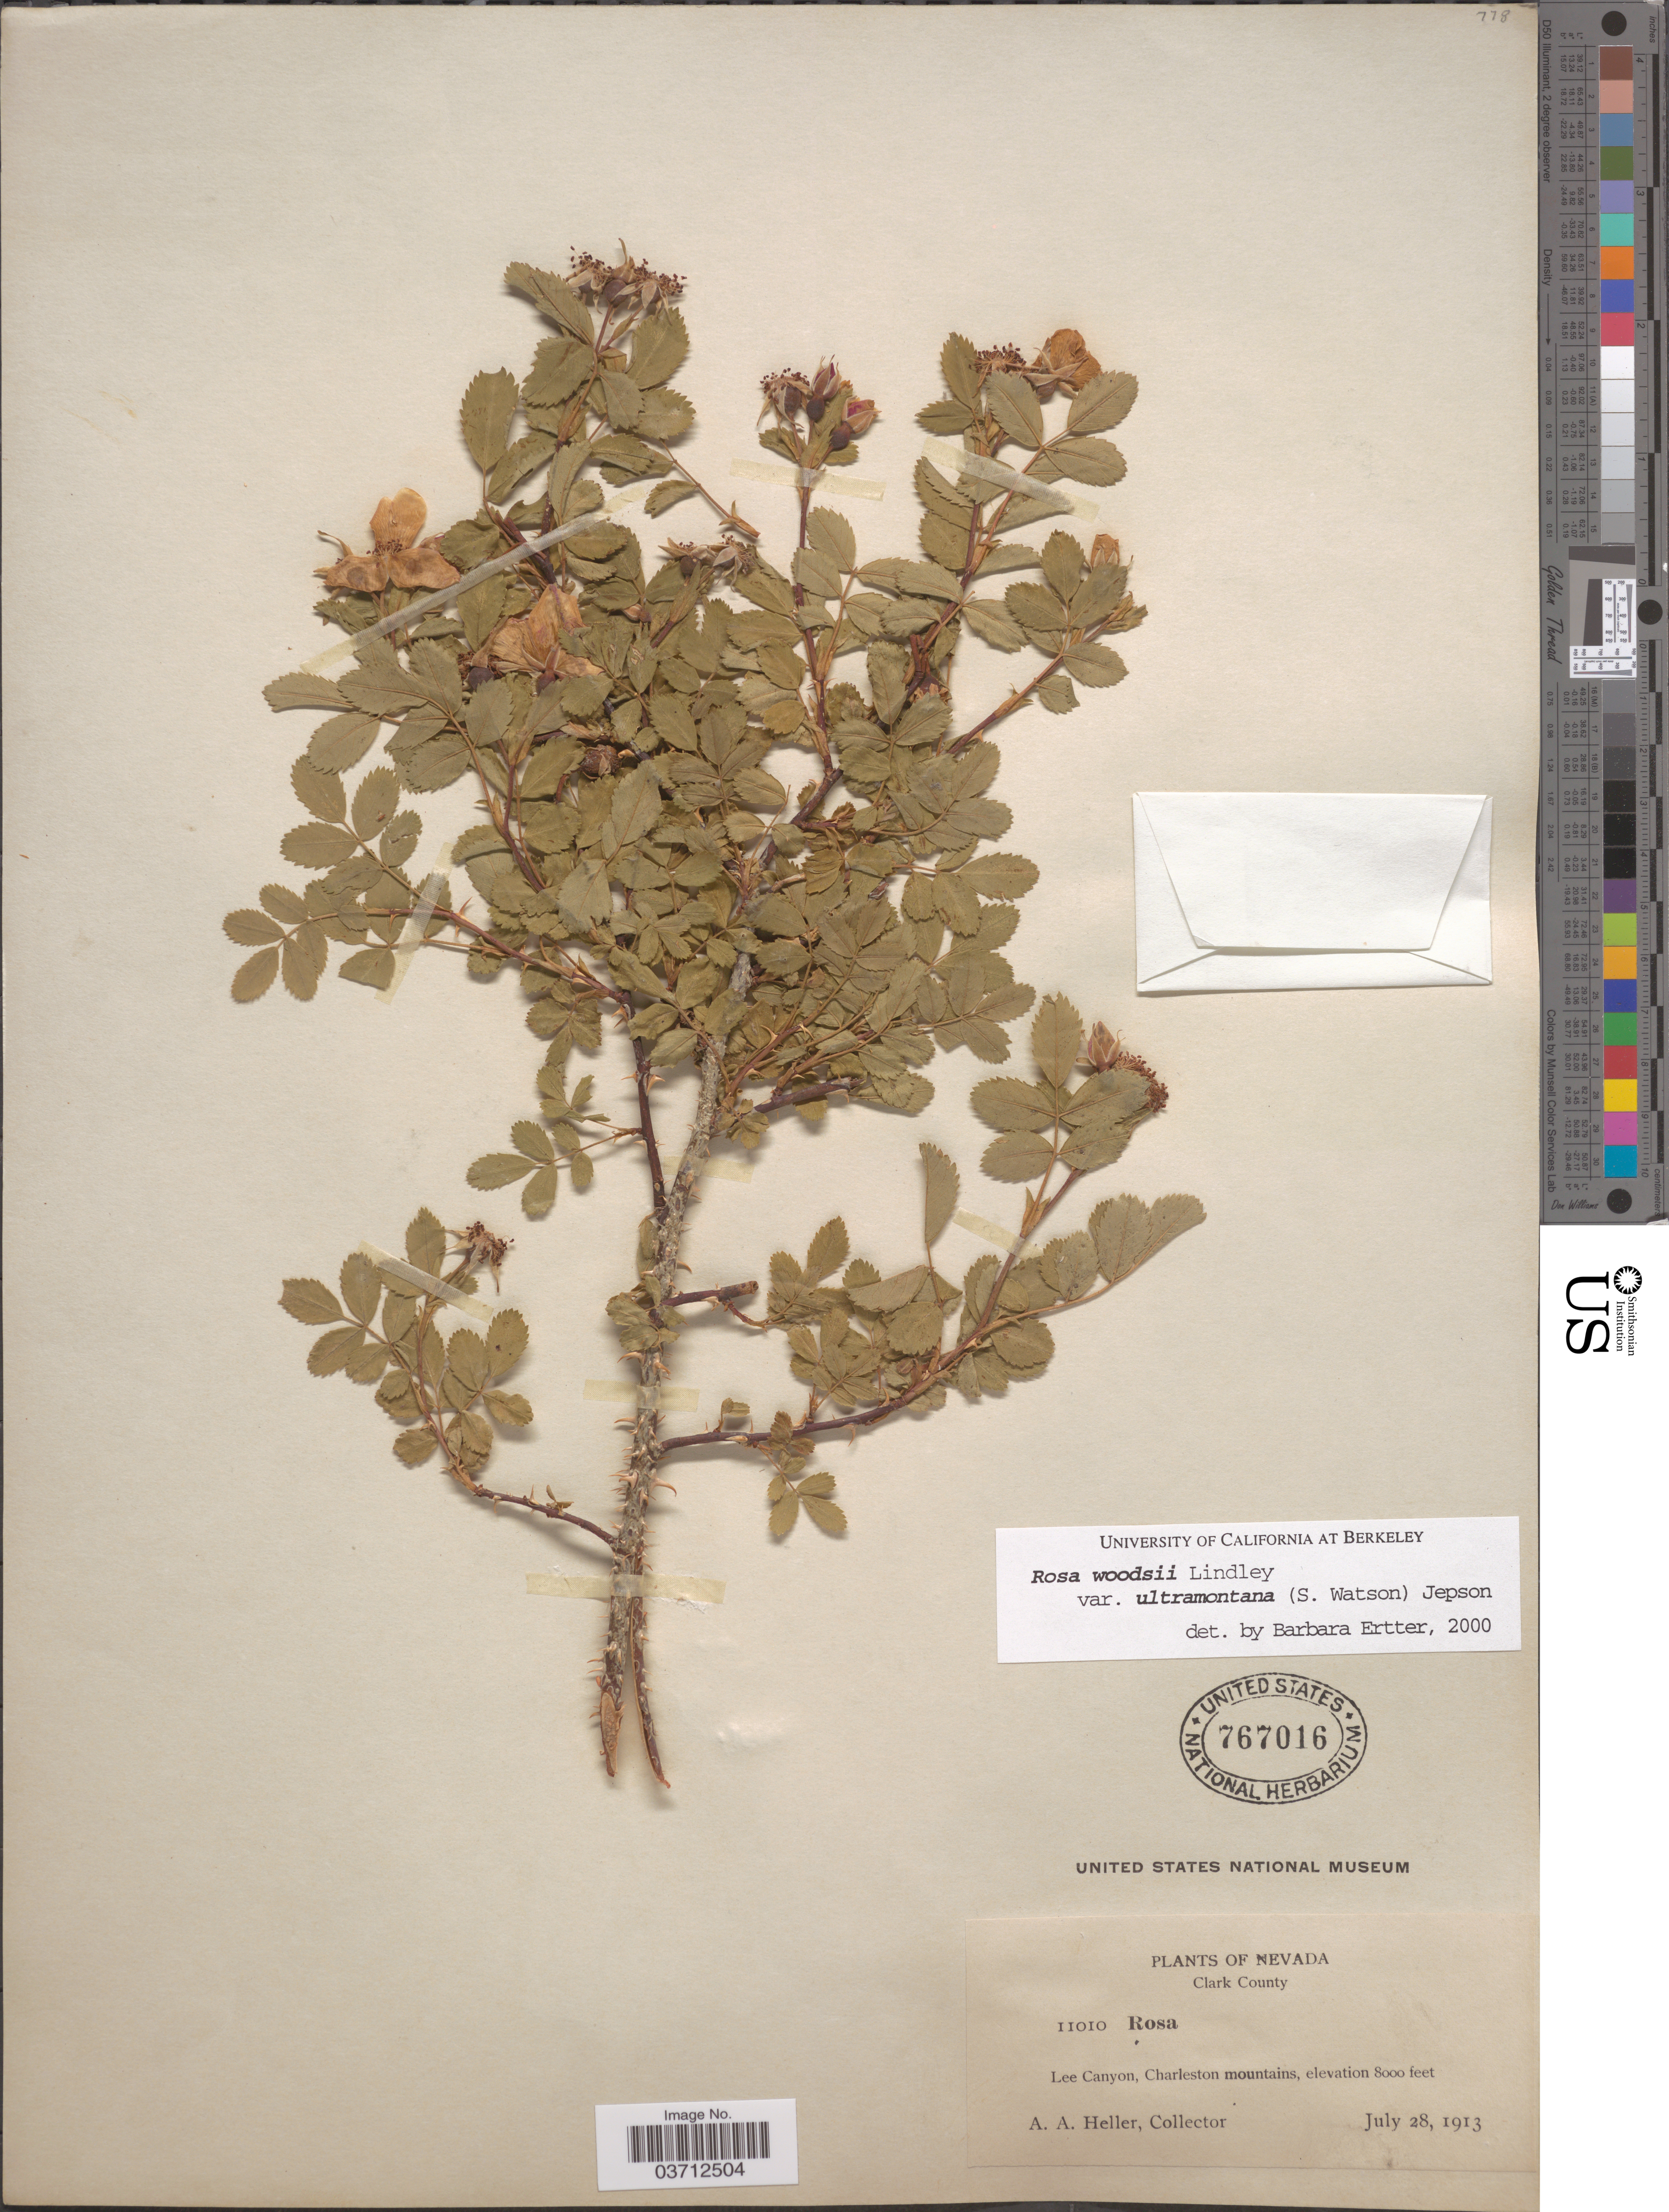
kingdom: Plantae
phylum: Tracheophyta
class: Magnoliopsida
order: Rosales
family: Rosaceae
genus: Rosa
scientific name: Rosa woodsii var. ultramontana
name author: Lindl.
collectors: A. A. Heller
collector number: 11010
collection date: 1913-07-28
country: United States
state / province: Nevada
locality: Clark County. Lee Canyon, Charleston mountains.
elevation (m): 2438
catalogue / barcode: US 767016